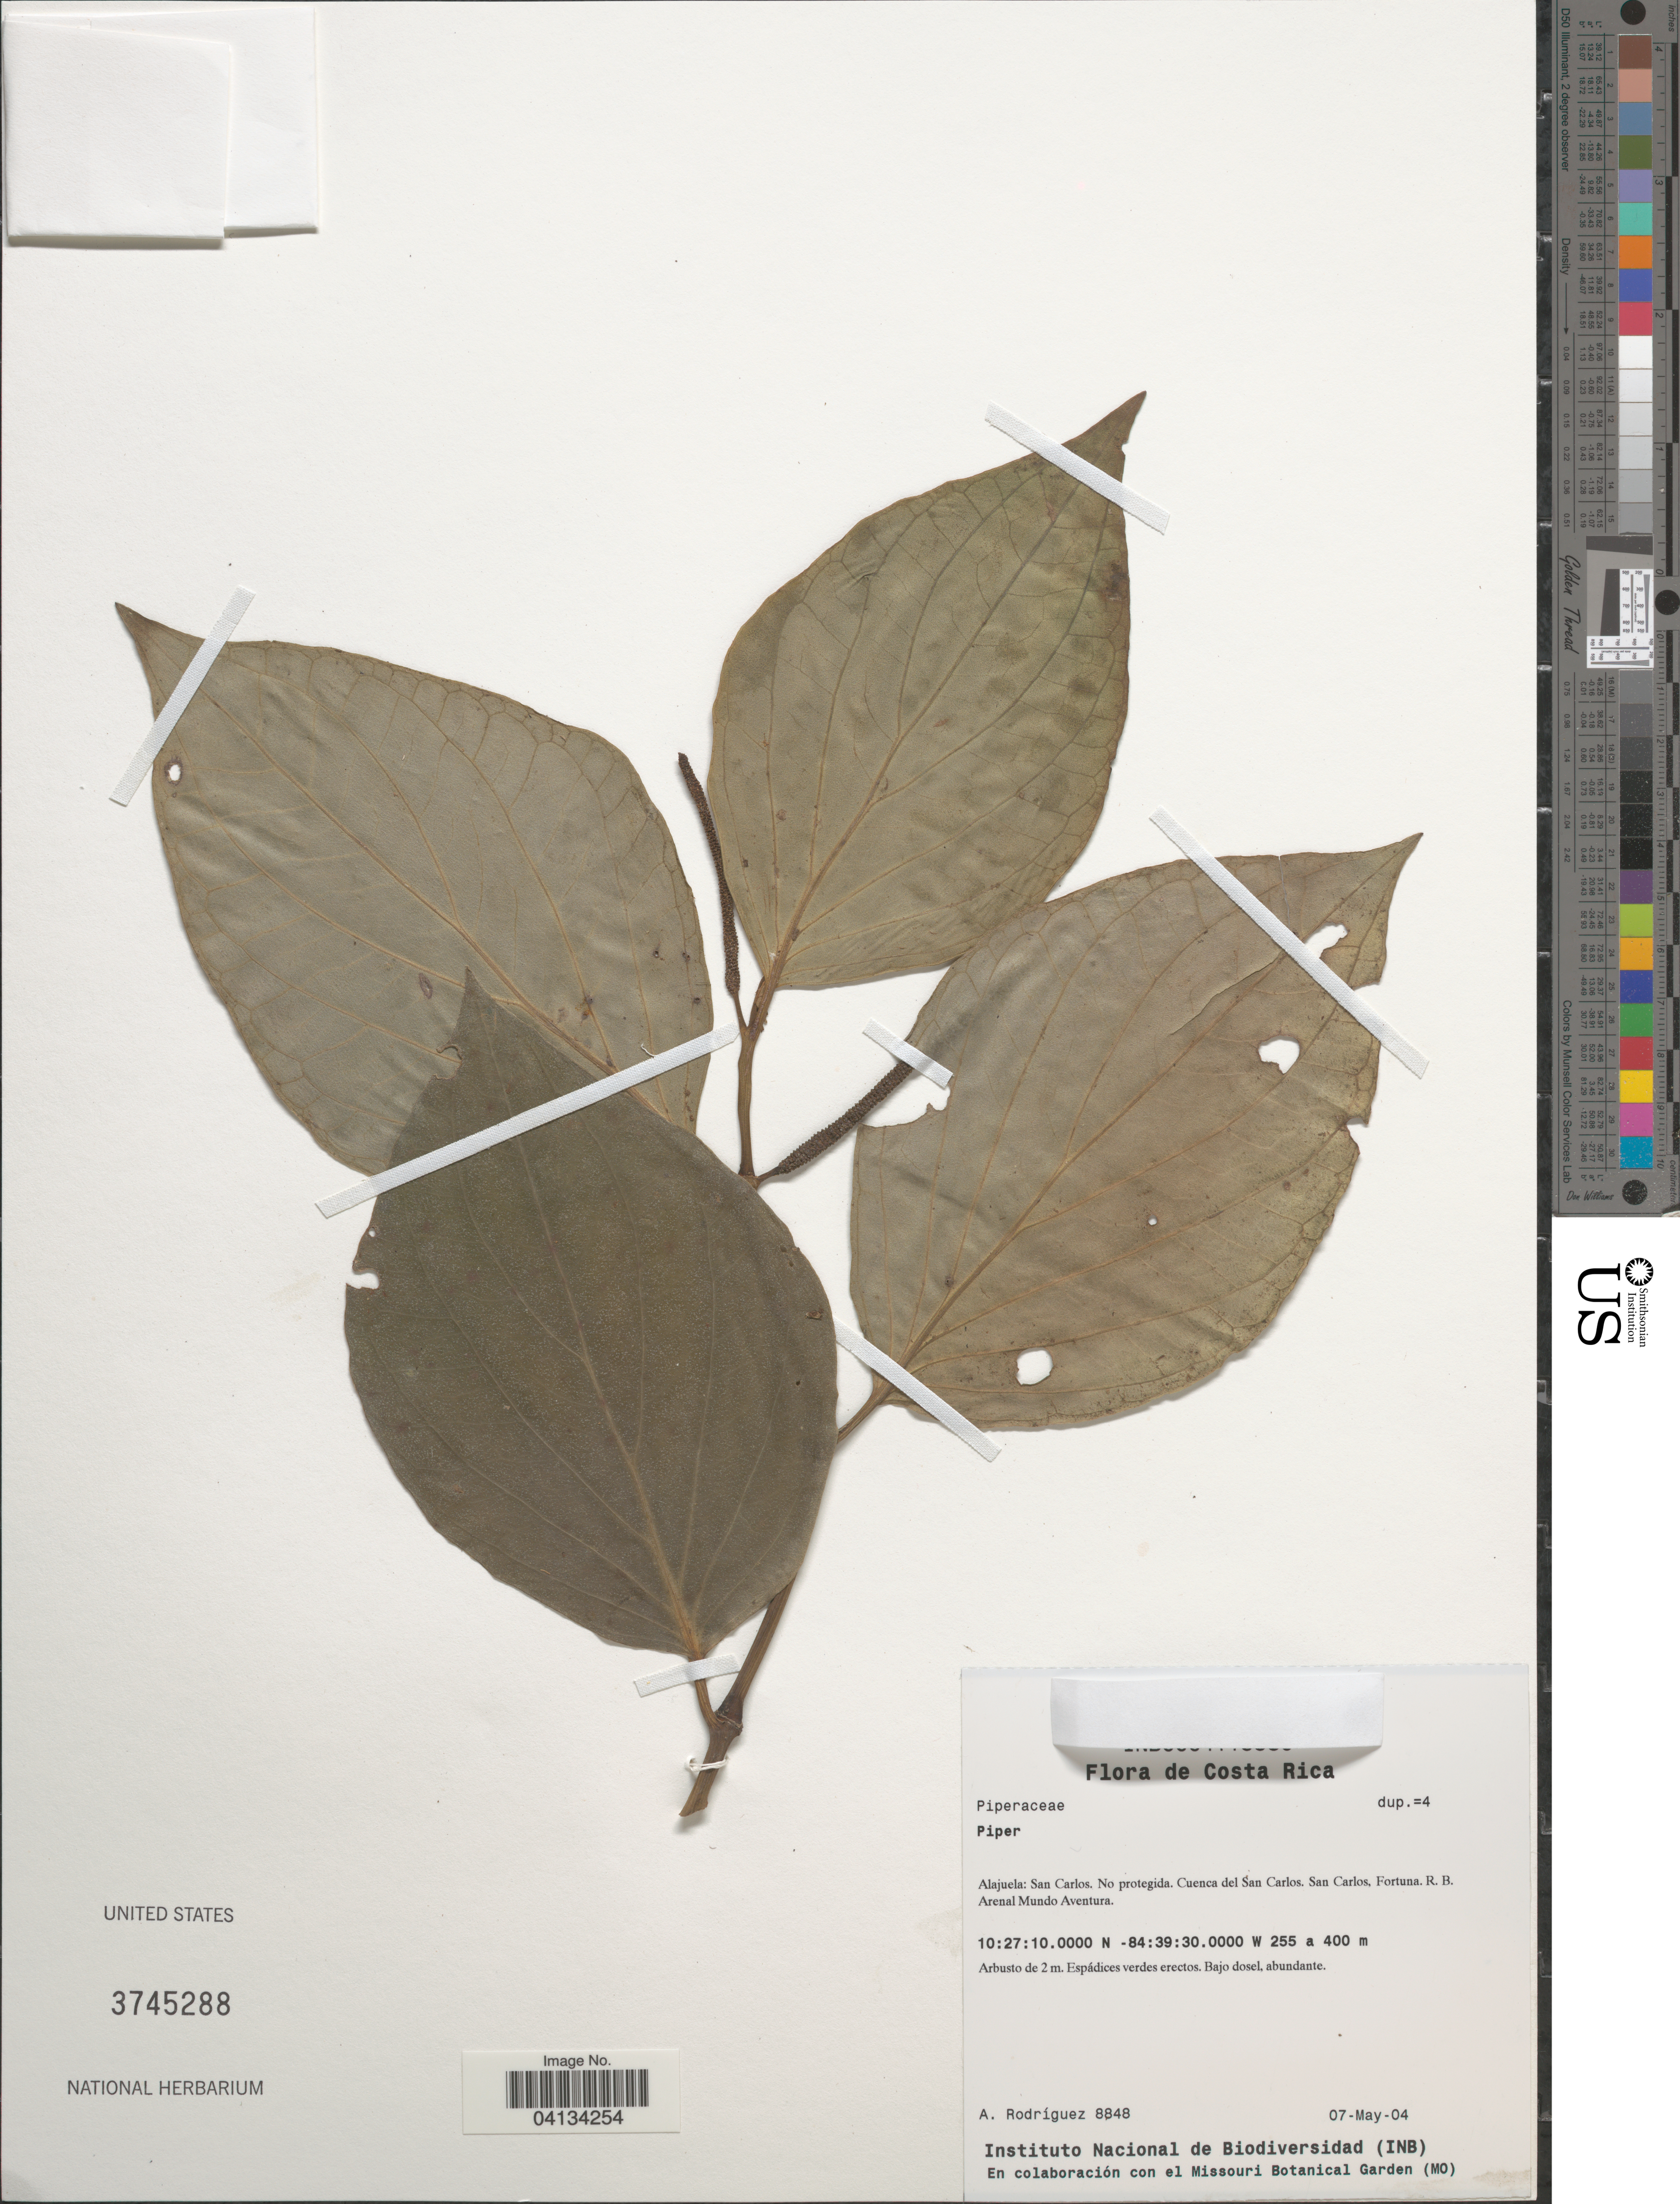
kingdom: Plantae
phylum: Tracheophyta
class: Magnoliopsida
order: Piperales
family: Piperaceae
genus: Piper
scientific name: Piper sp.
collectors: A. Rodríguez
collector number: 8848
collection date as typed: Transcribed d/m/y: 7/5/4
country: Costa Rica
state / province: Alajuela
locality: San Carlos. No protegida. Cuenca del San Carlos. San Carlos, Fortuna. R. B. Arenal Mundo Aventura.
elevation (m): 255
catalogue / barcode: US 3745288